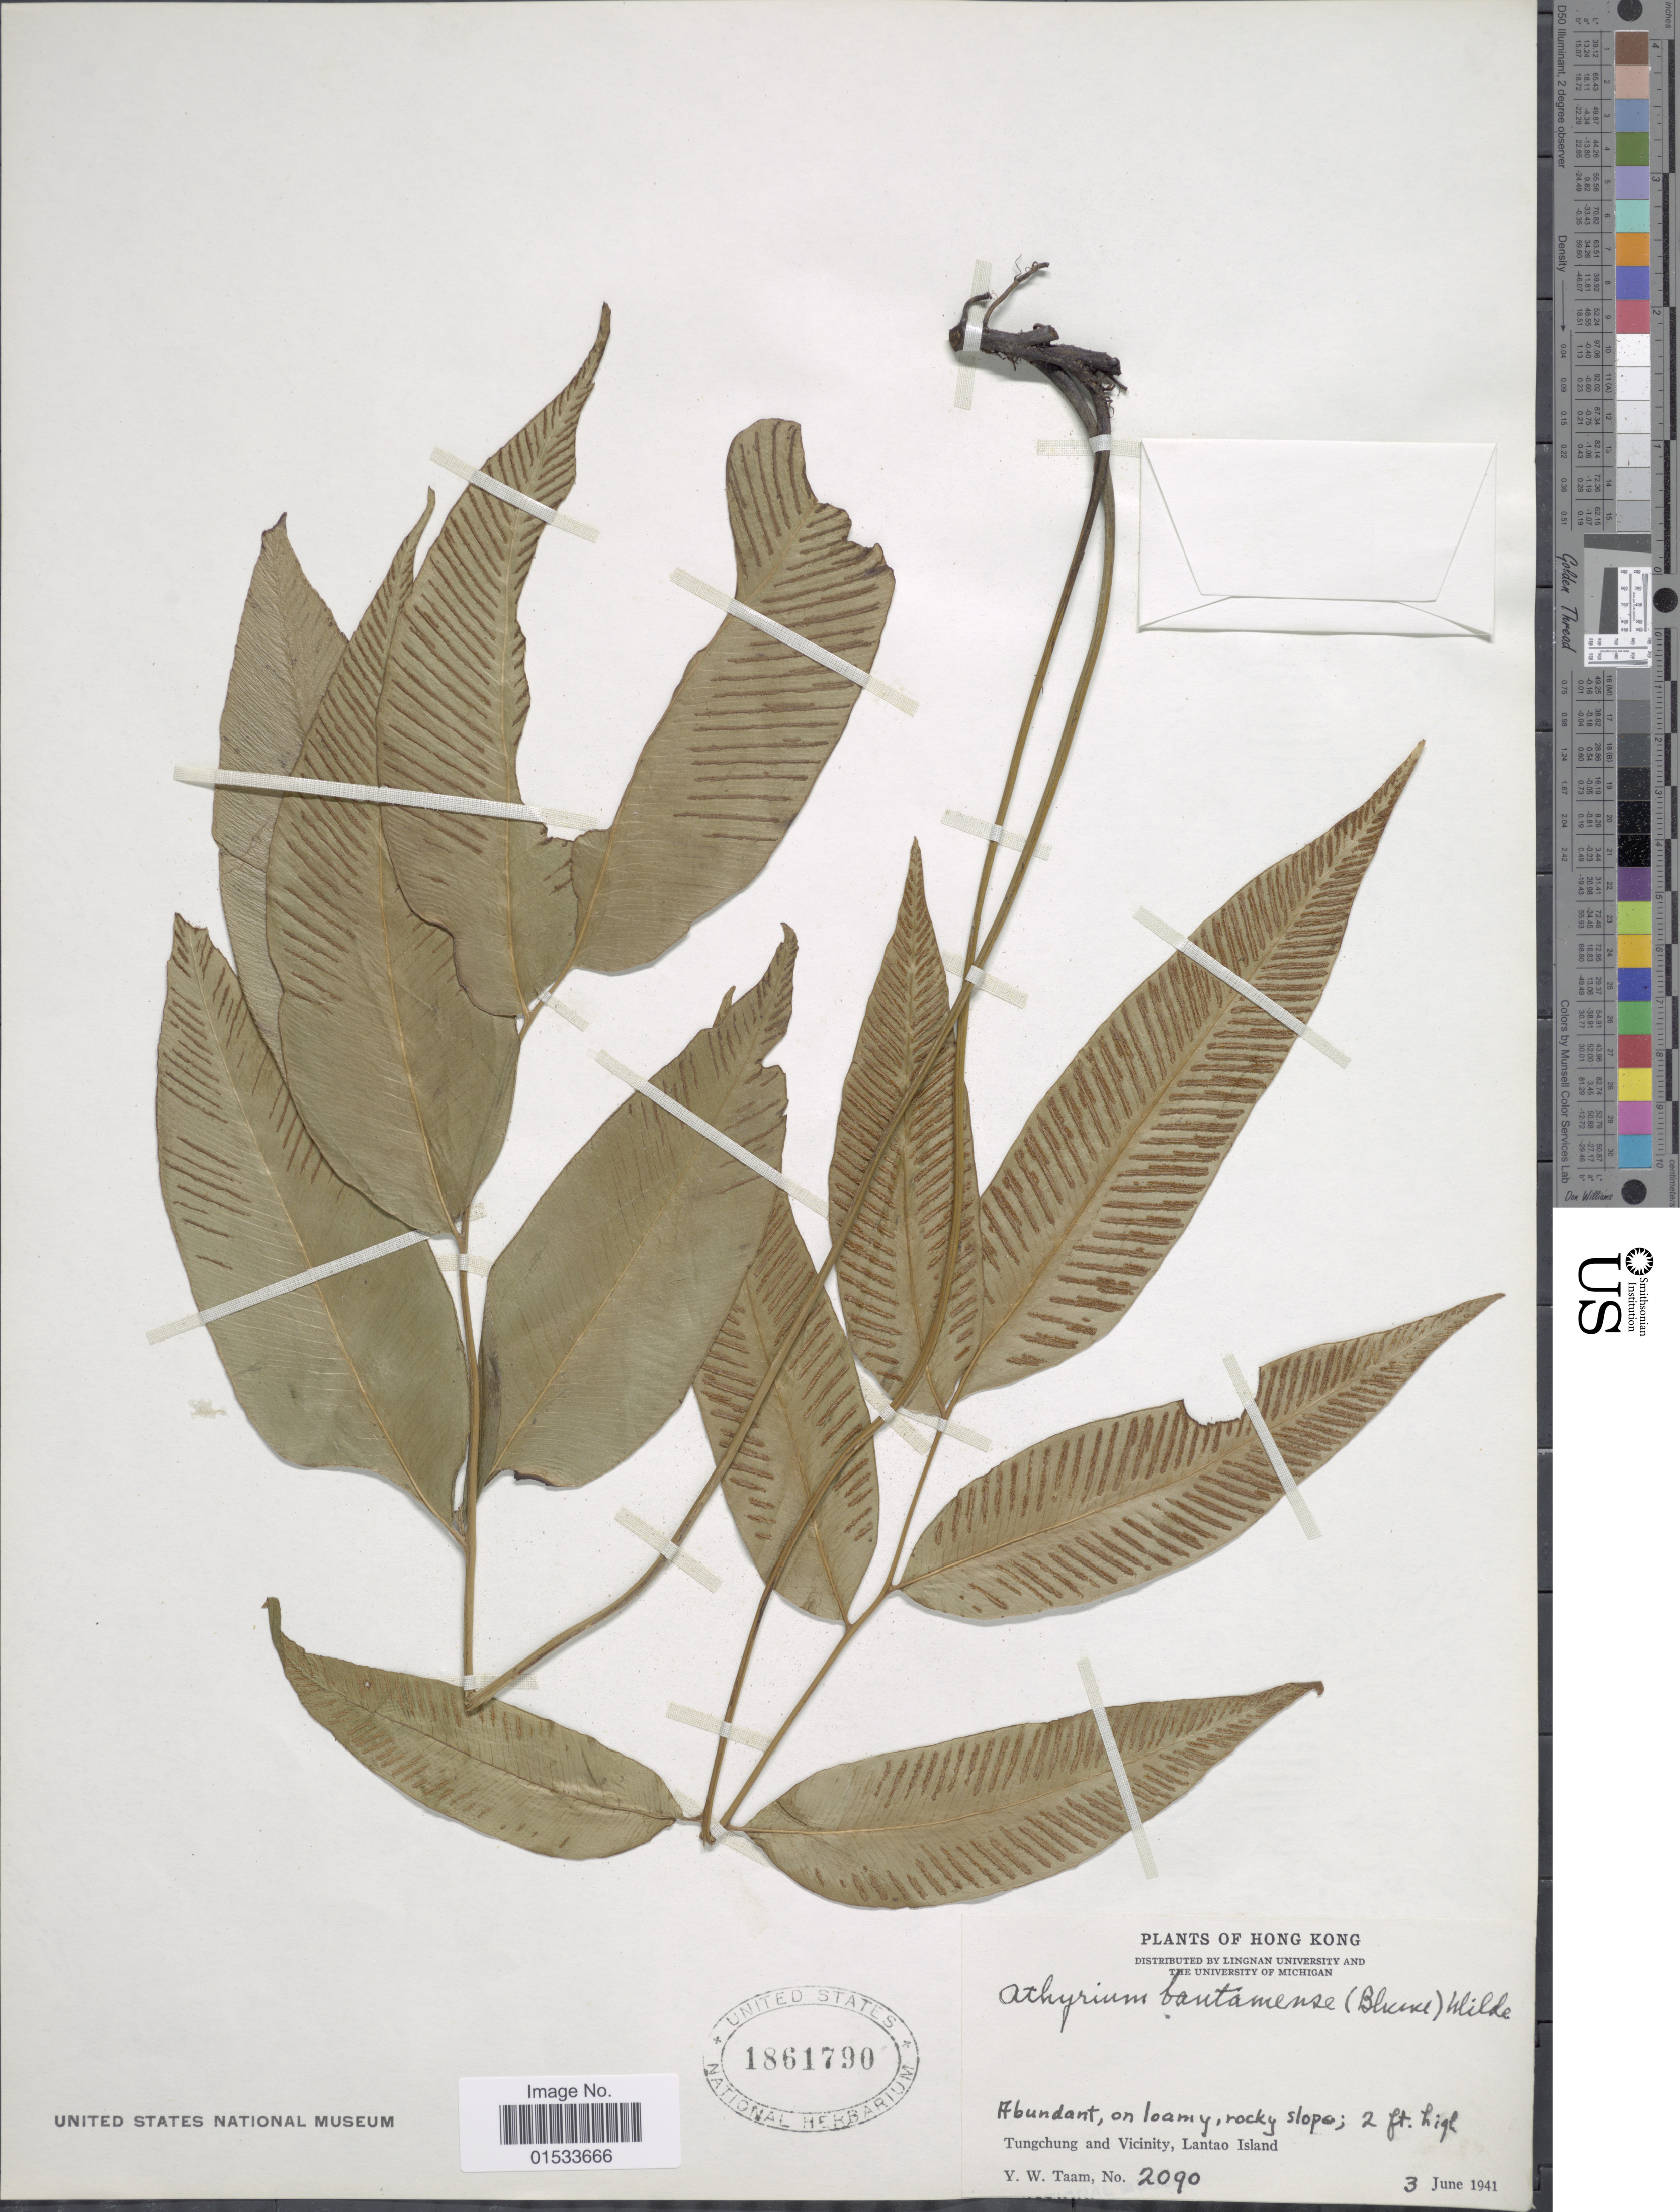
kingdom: Plantae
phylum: Tracheophyta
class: Polypodiopsida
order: Polypodiales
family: Athyriaceae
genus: Diplazium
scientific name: Diplazium donianum var. donianum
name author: (Mett.) Tardieu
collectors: Y. W. Taam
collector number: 2090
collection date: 1941-06-03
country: China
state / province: Hong Kong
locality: Tunchung and vicinity, Lantao Island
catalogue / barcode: US 1861790